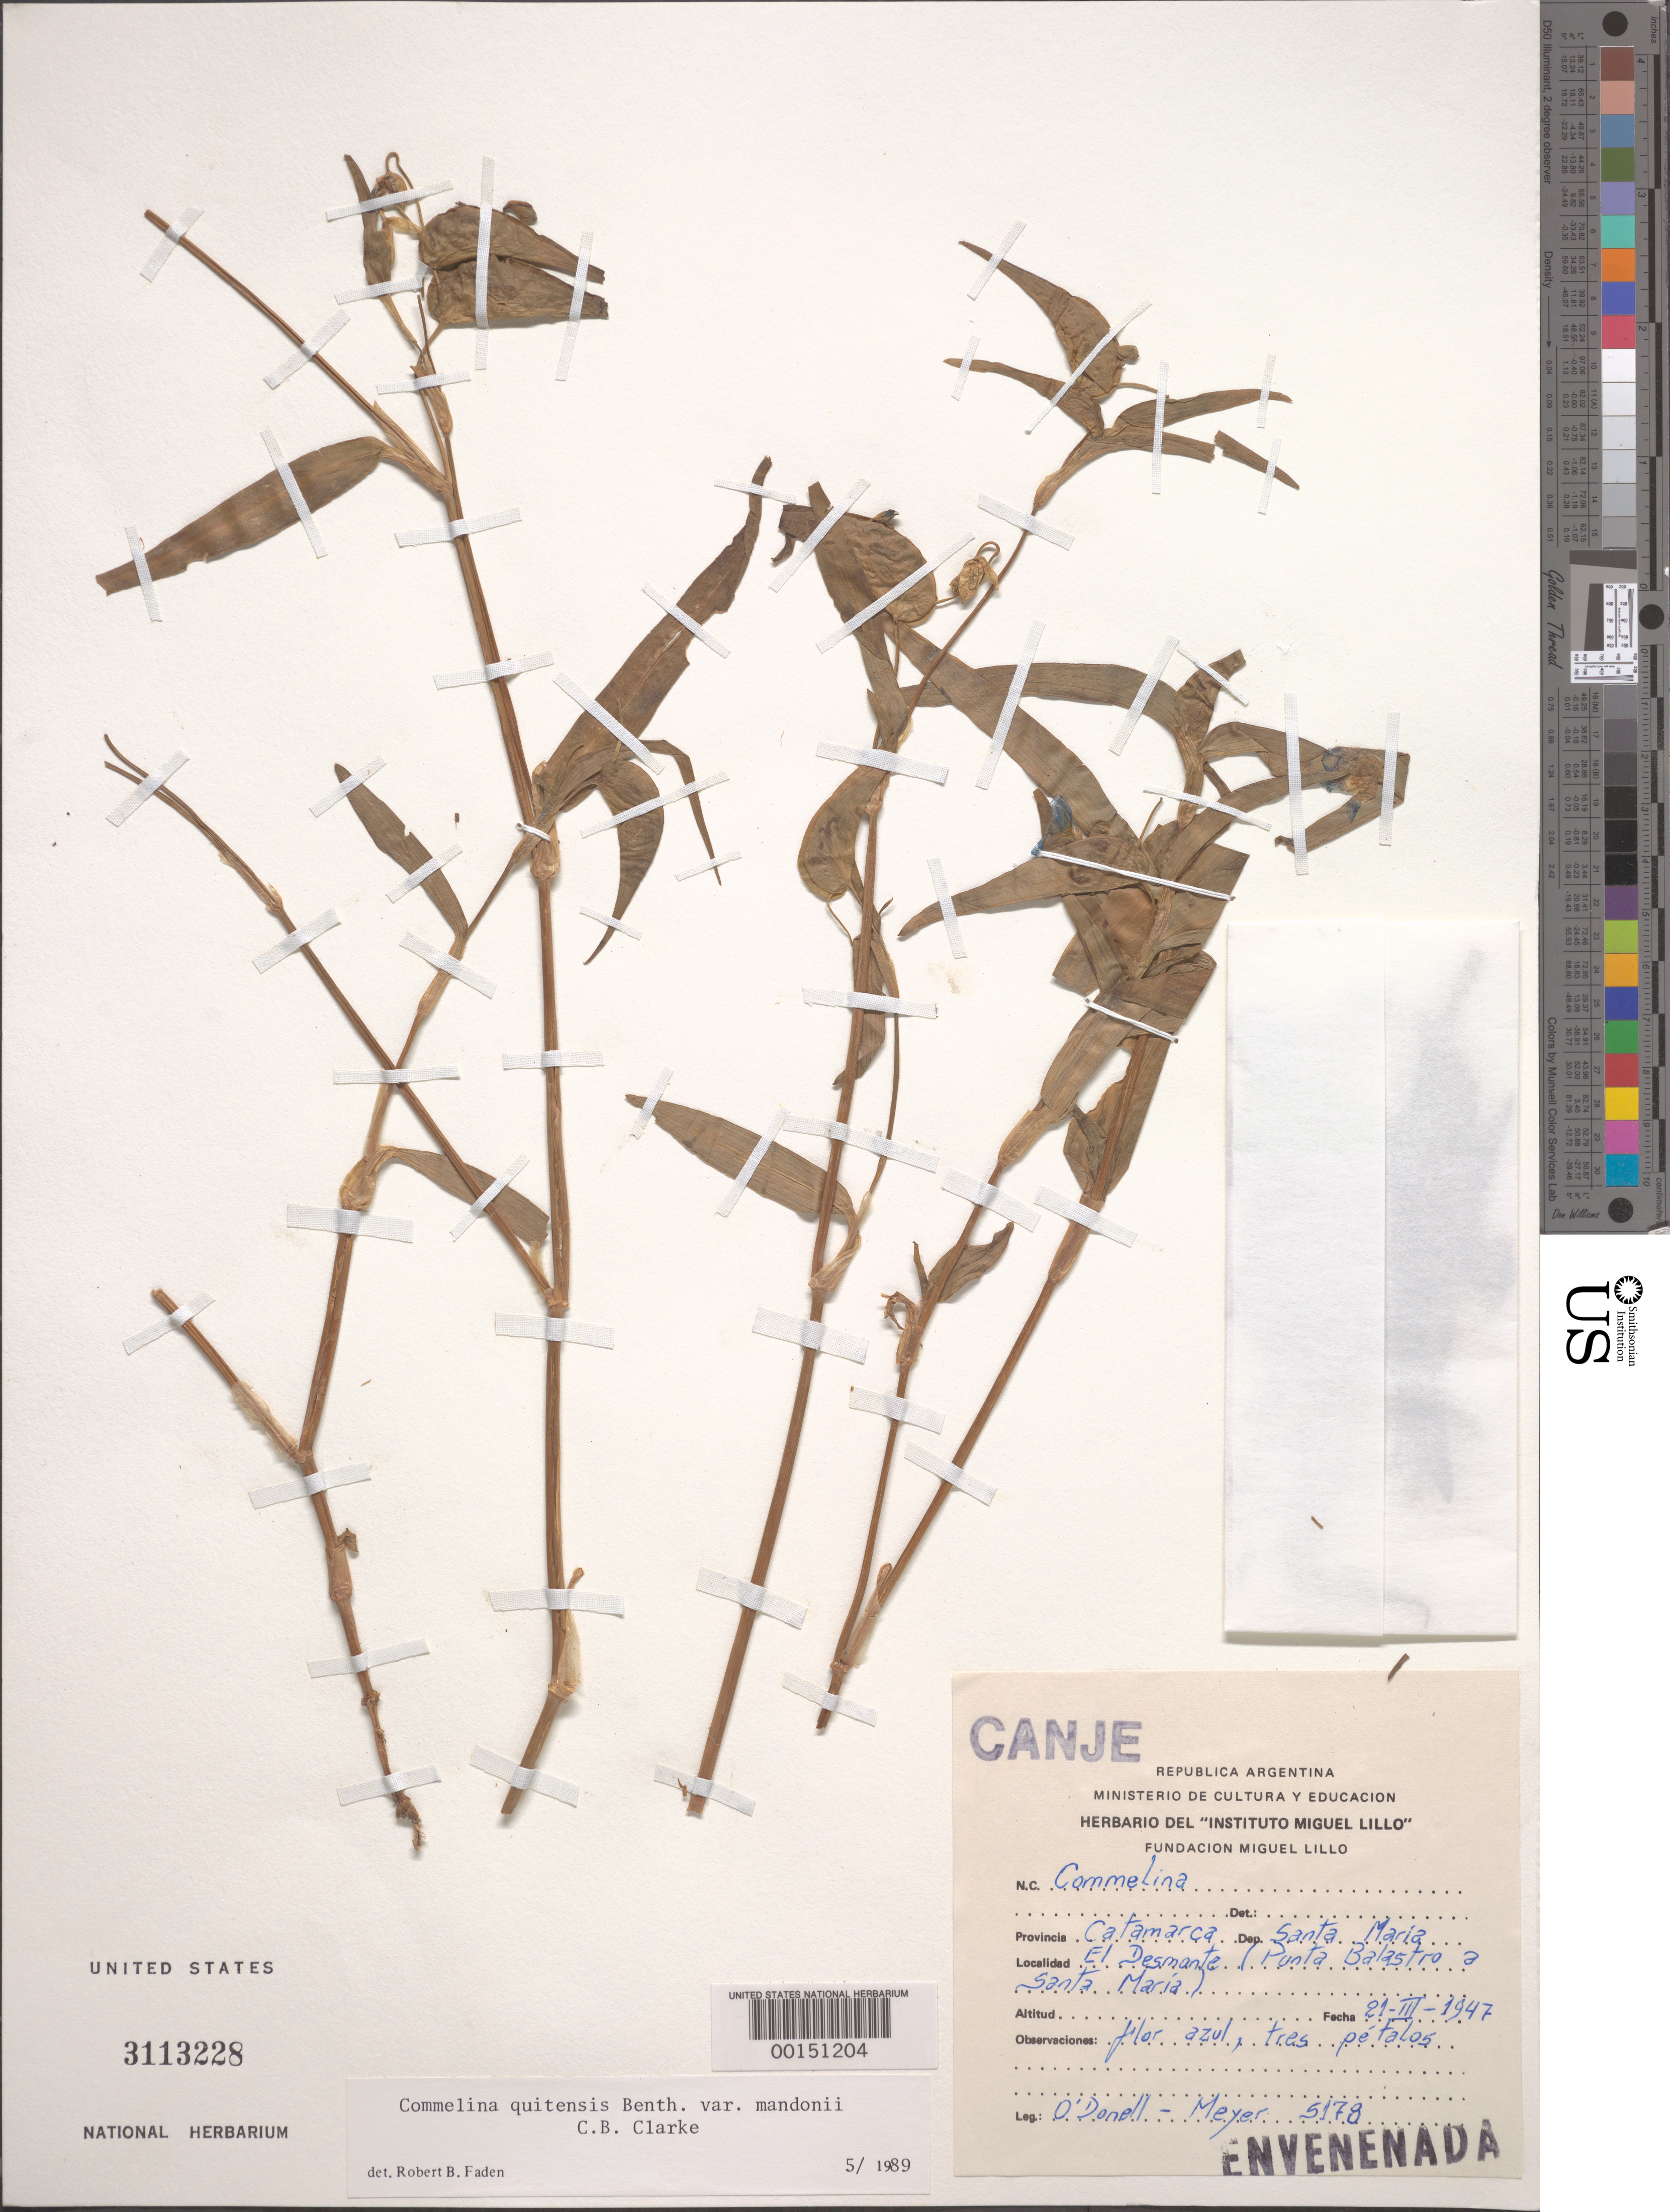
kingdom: Plantae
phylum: Tracheophyta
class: Liliopsida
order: Commelinales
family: Commelinaceae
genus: Commelina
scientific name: Commelina quitensis var. mandonii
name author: C.B. Clarke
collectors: -- O'Donell & -- Meyer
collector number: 5178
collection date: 1947-03-21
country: Argentina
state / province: Catamarca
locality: Republica Argentina. Dep. Santa María. El Desmante (Punta Balastro a Santa María).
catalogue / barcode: US 3113228